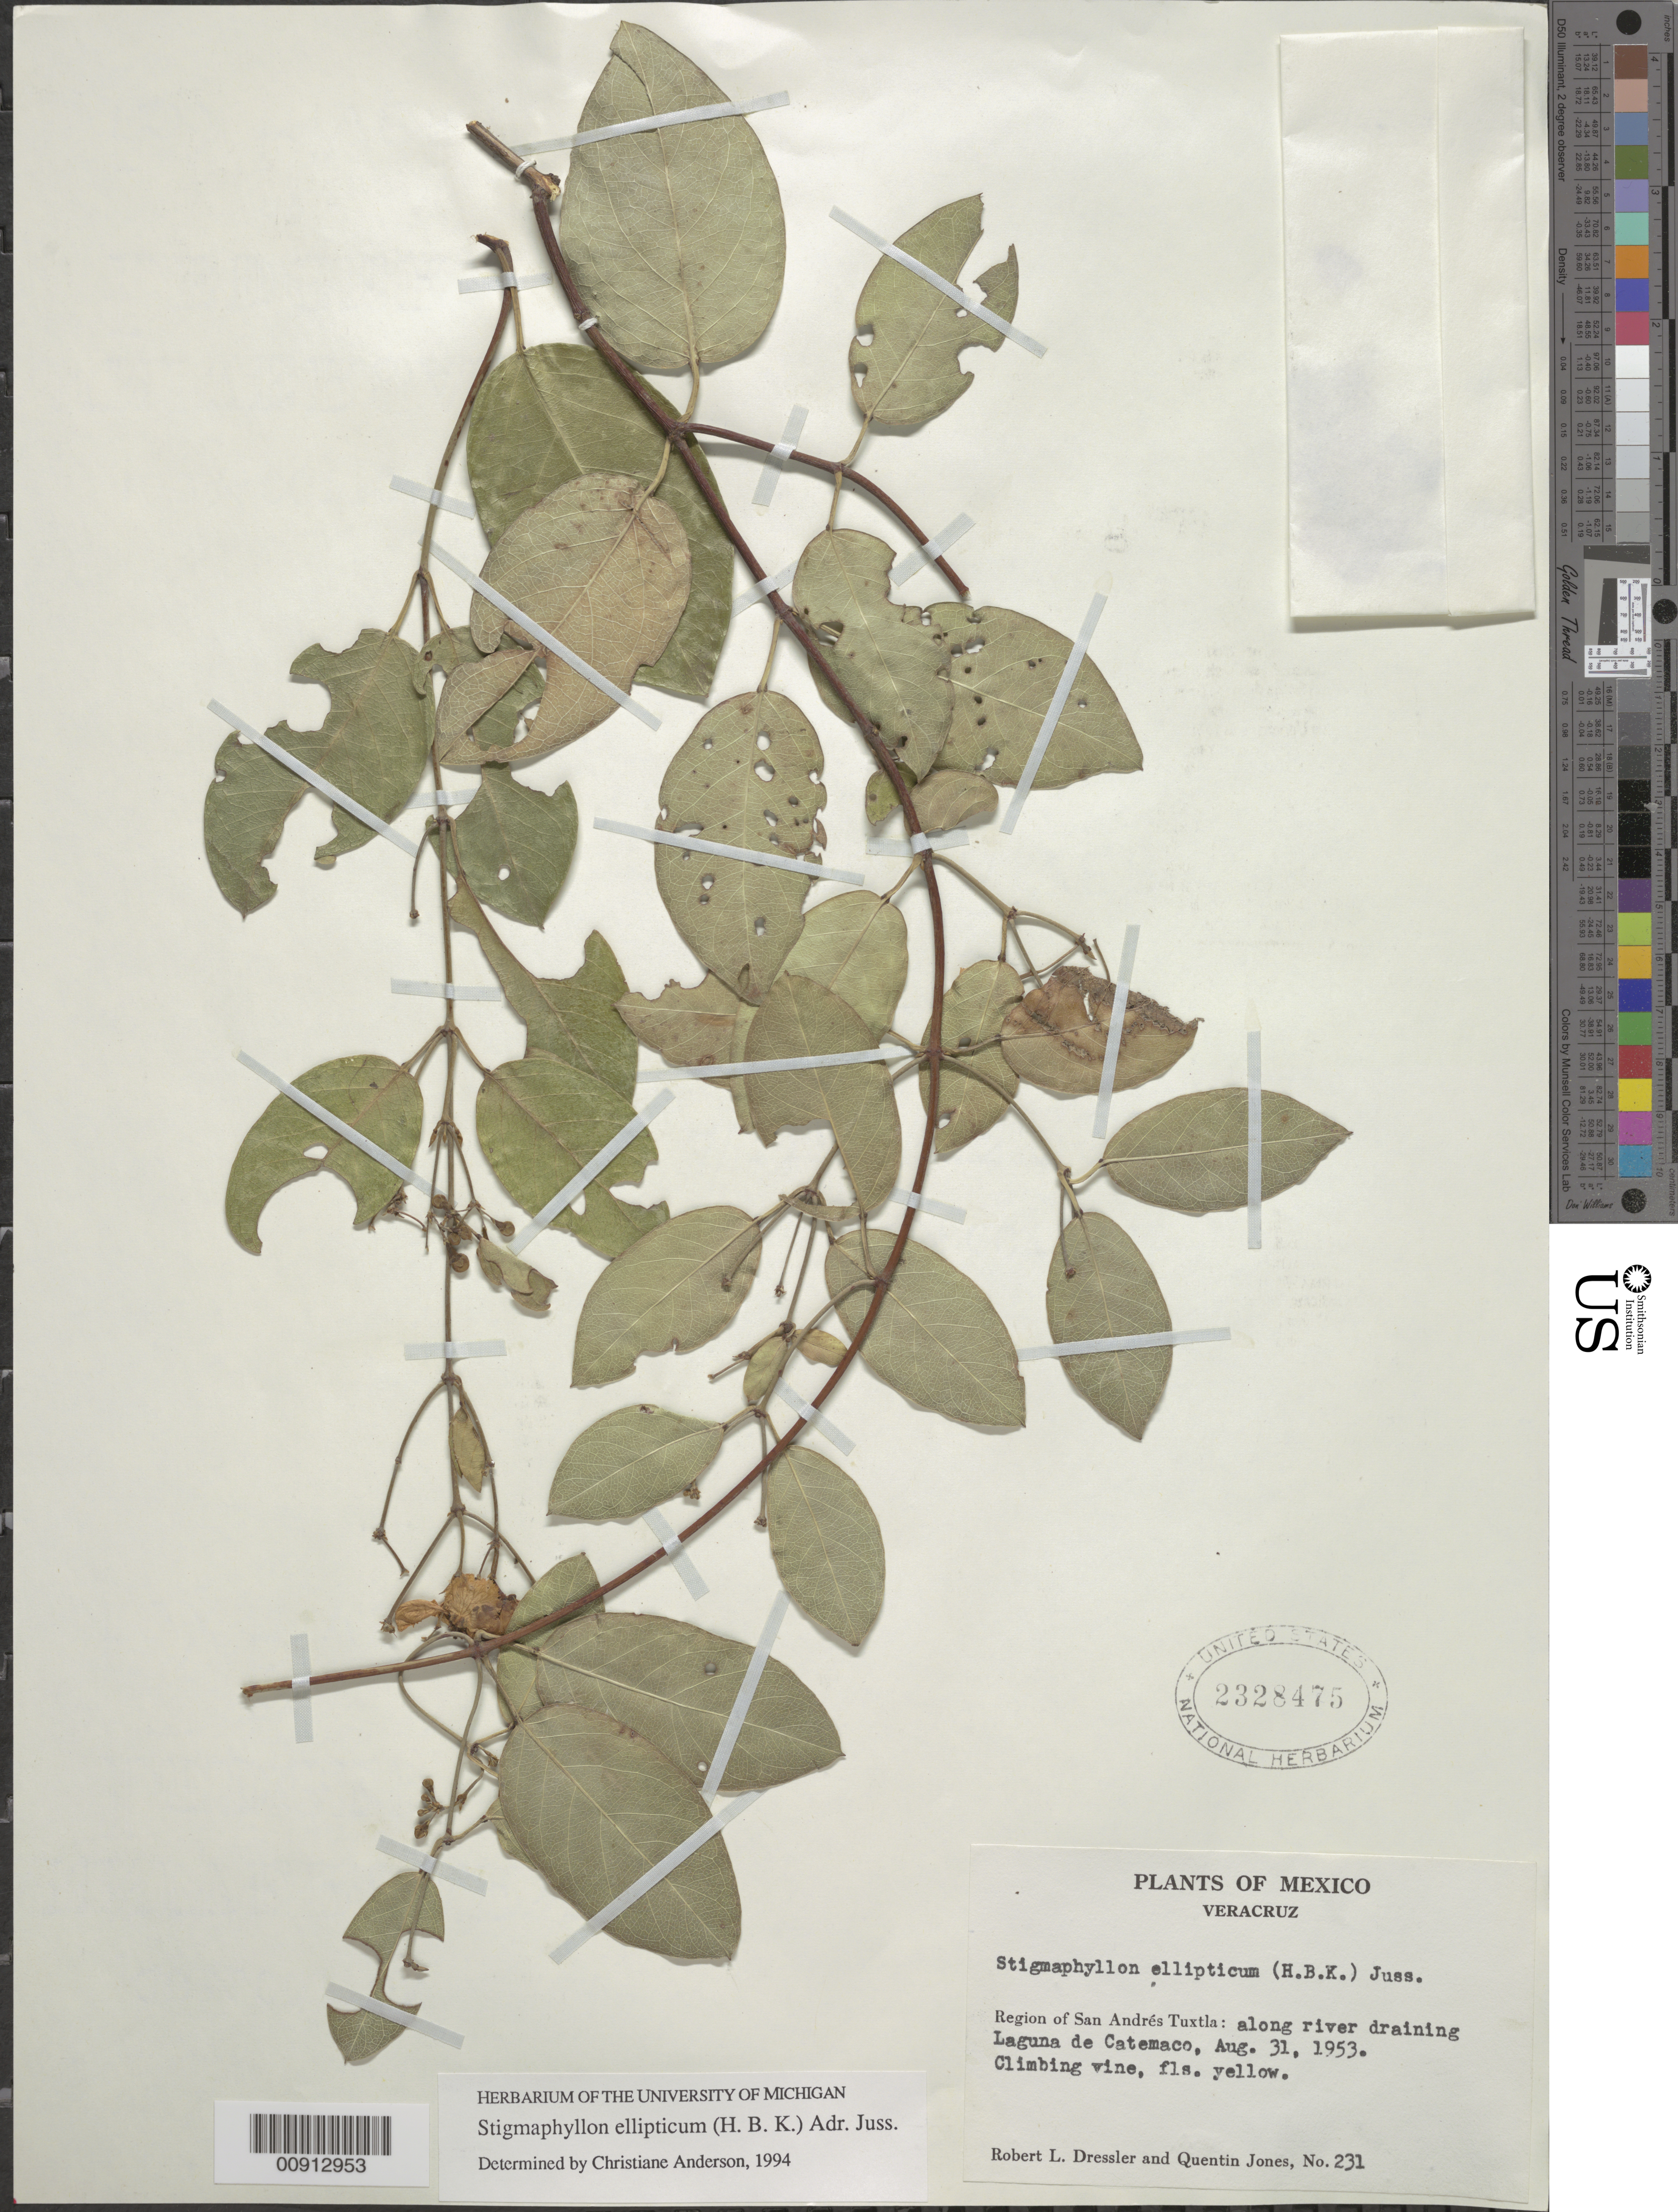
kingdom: Plantae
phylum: Tracheophyta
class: Magnoliopsida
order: Malpighiales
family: Malpighiaceae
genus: Stigmaphyllon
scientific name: Stigmaphyllon ellipticum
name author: (Kunth) A. Juss.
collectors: R. Dressler & Q. Jones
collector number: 231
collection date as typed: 31 Aug 1953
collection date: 1953-08-31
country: Mexico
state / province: Veracruz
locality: Veracruz: Region of San Andrés Tuxtla: along river draining Laguna de Catemaco.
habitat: Along river.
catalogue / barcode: US 2328475